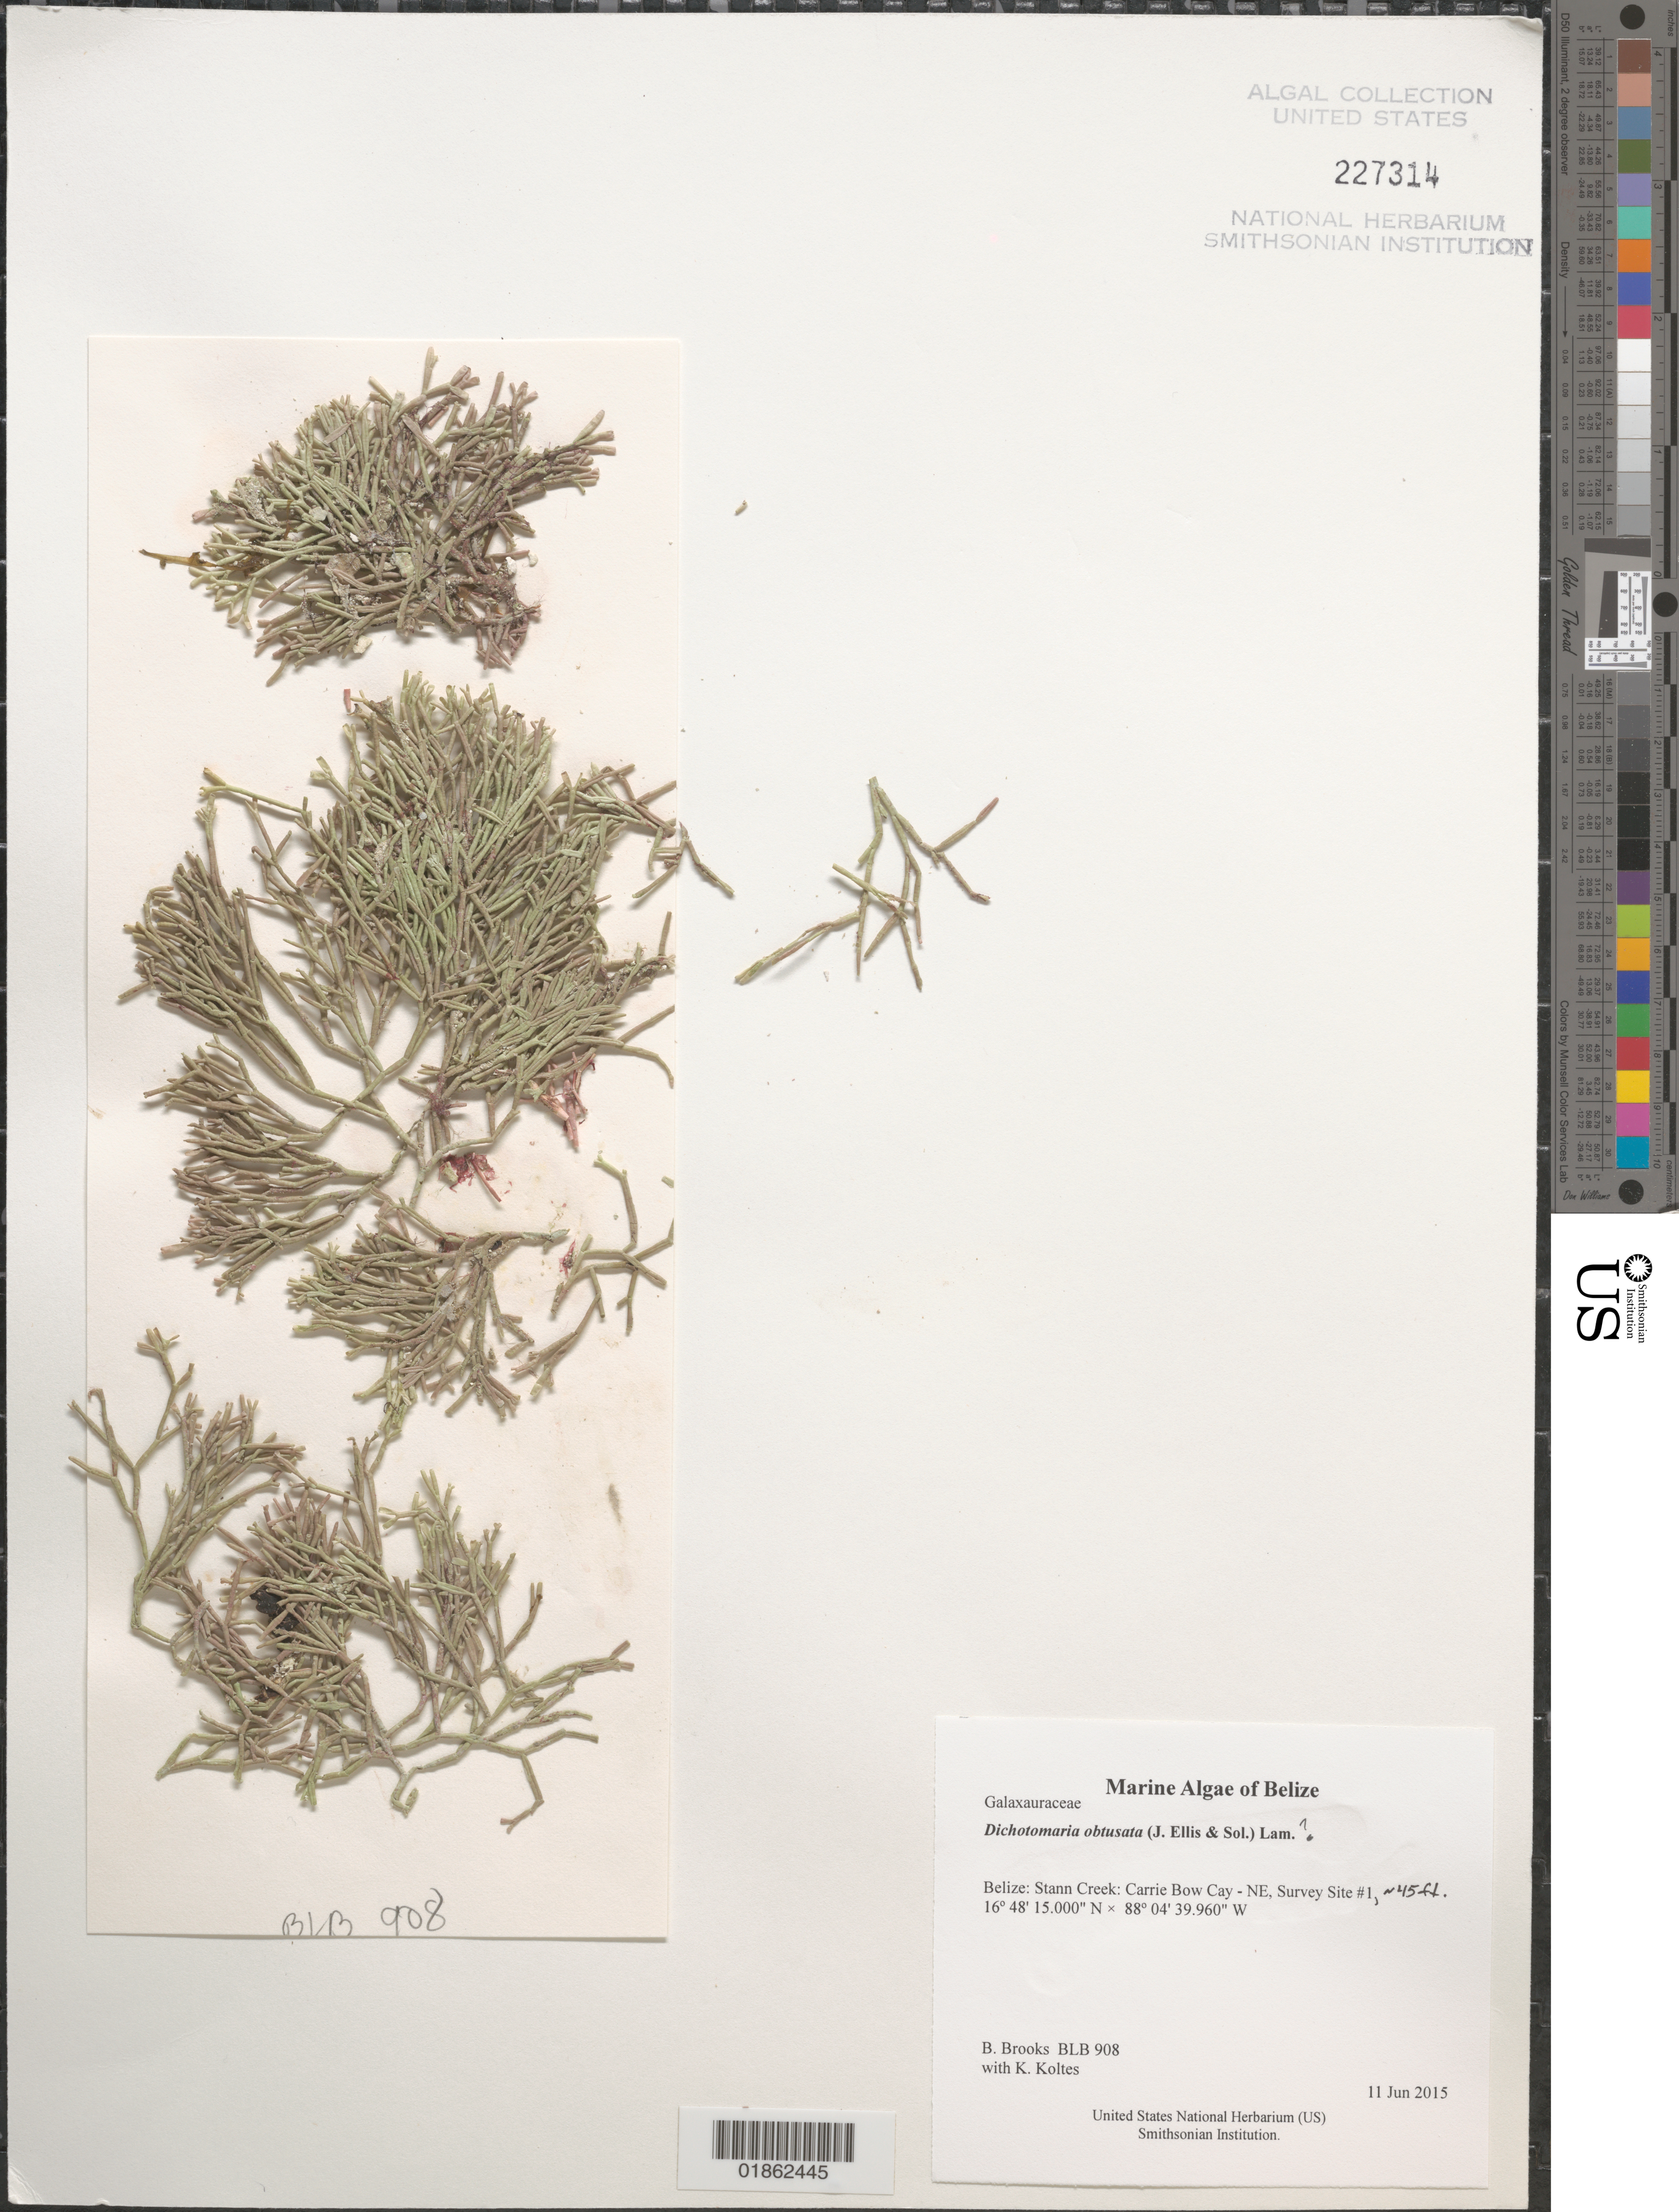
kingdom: Plantae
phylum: Rhodophyta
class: Florideophyceae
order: Nemaliales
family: Galaxauraceae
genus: Dichotomaria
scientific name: Dichotomaria obtusata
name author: (Ellis & Sol.) Lam.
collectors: B. Brooks & K. Koltes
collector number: BLB 908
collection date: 2015-06-11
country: Belize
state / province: Stann Creek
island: Carrie Bow Cay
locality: Carrie Bow Cay - NE, Survey Site #1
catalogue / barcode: US 227314